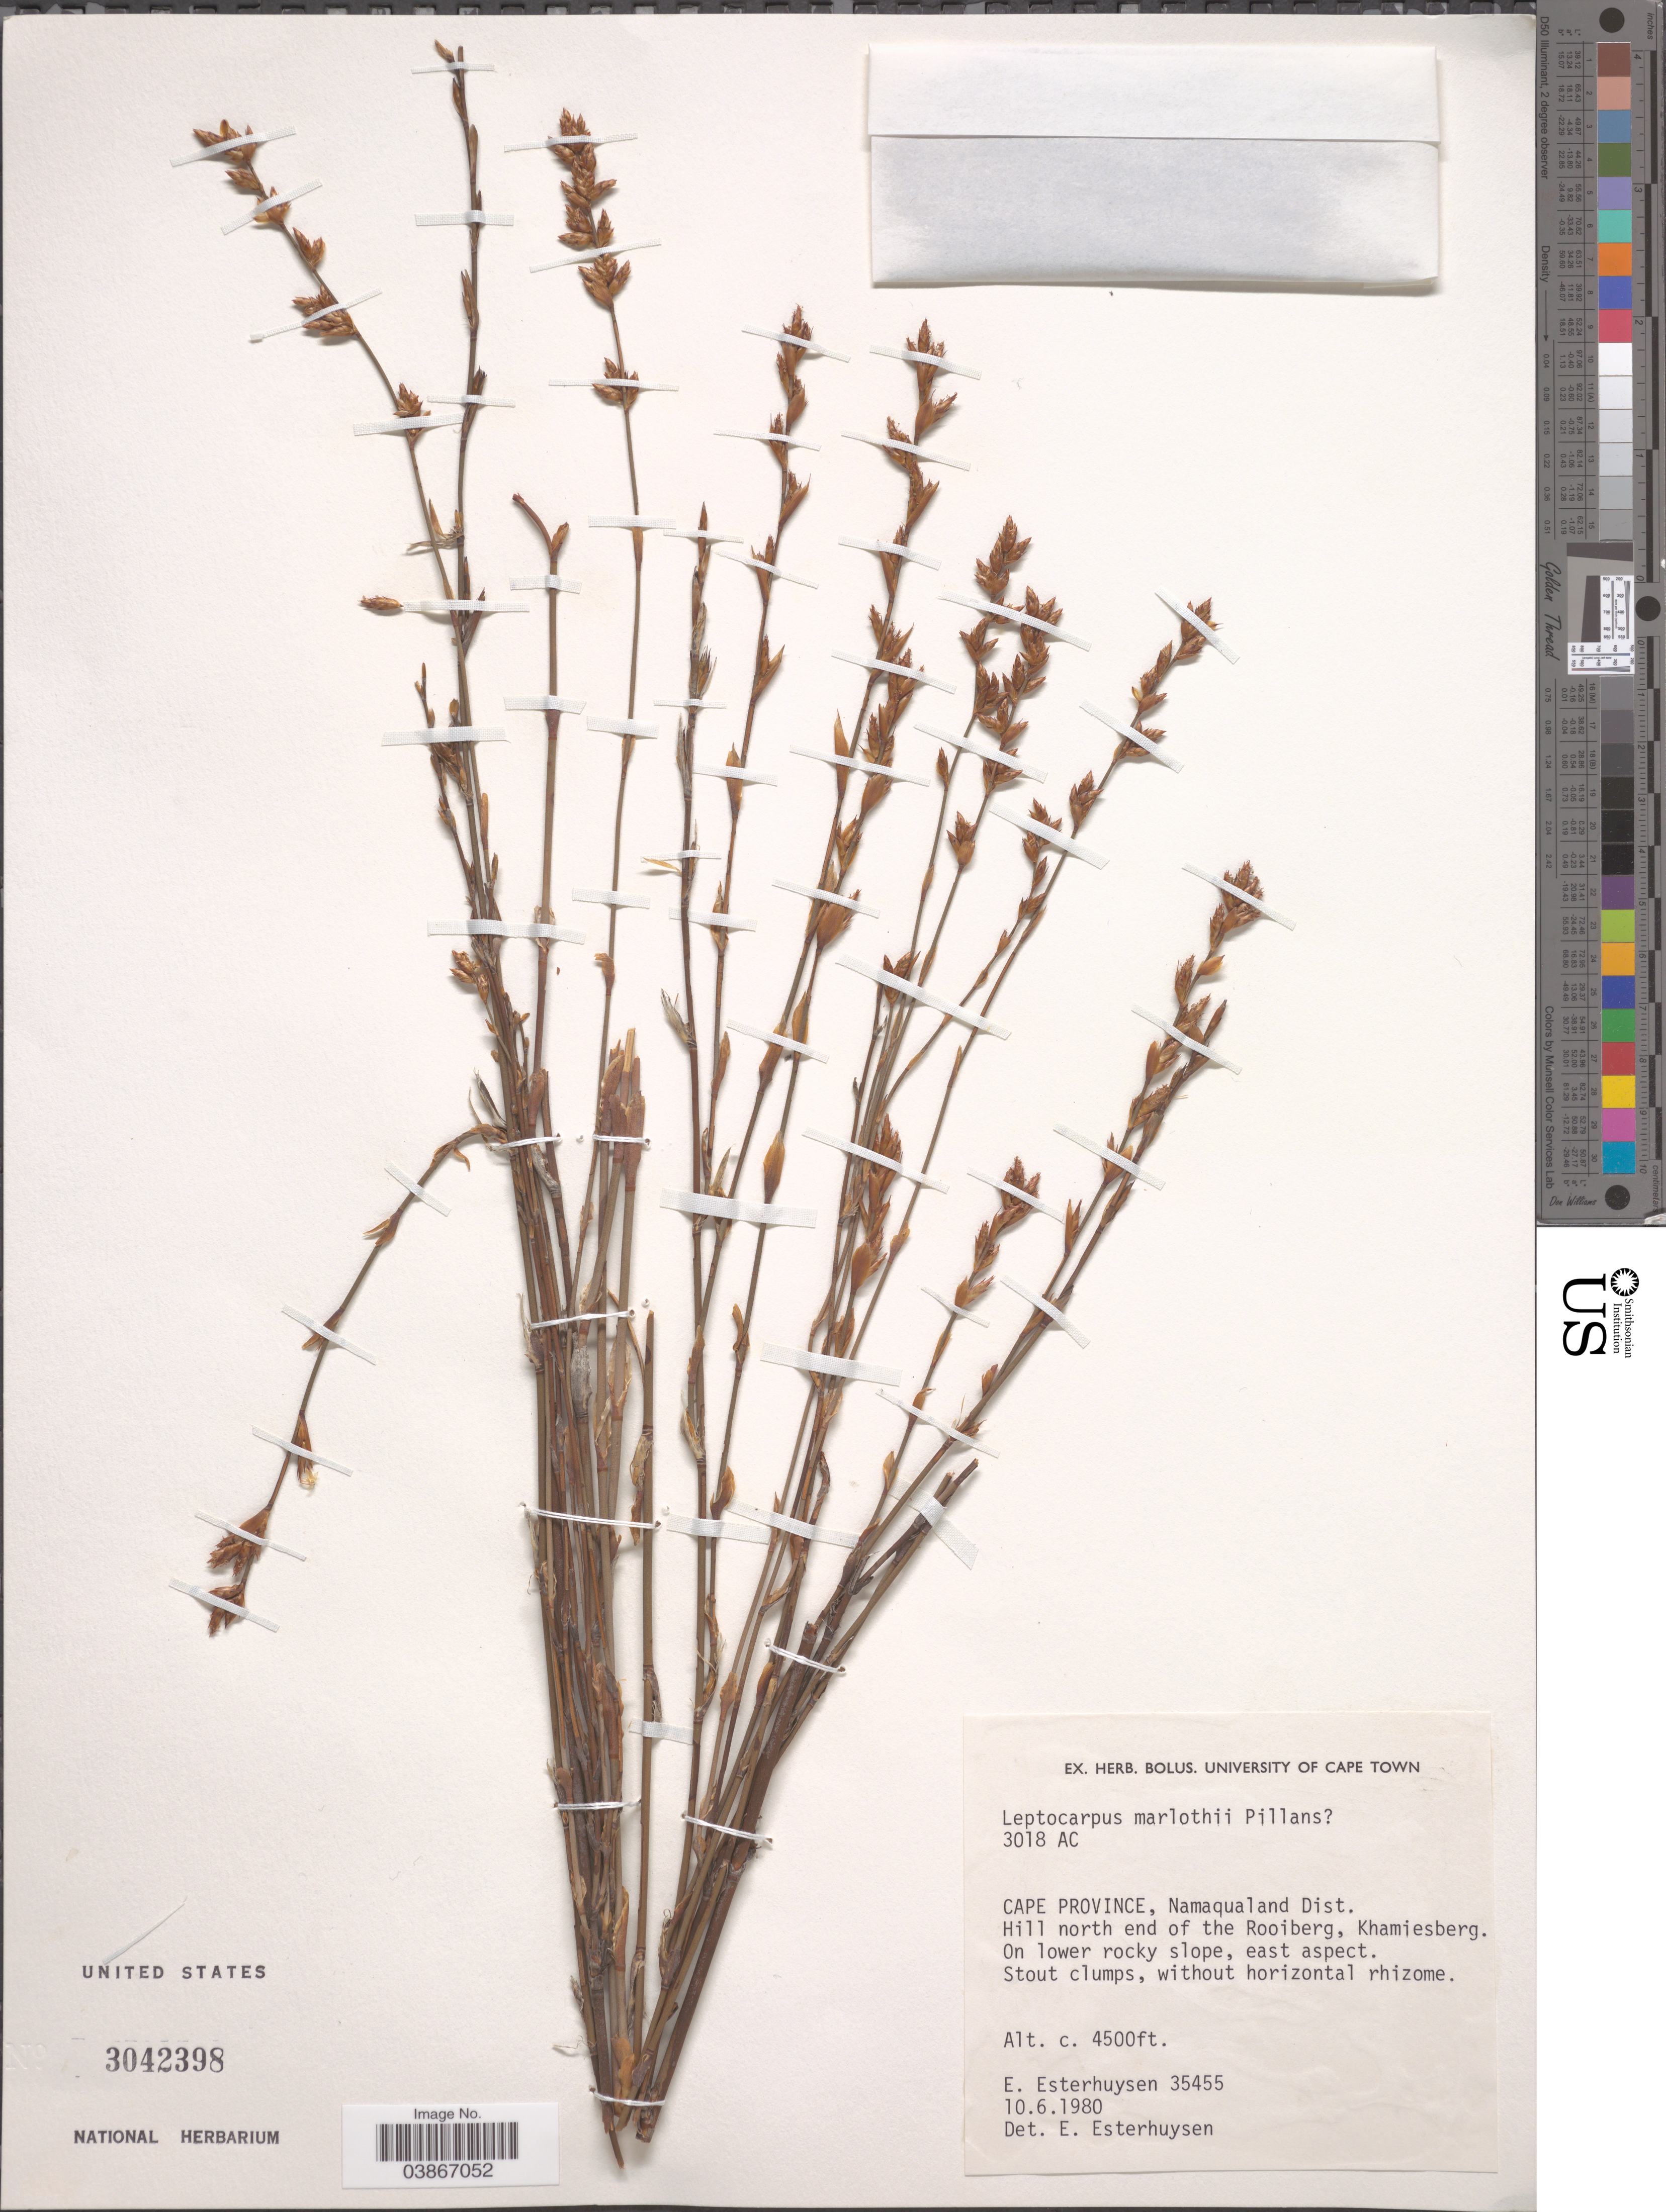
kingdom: Plantae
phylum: Tracheophyta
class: Liliopsida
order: Poales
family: Restionaceae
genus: Leptocarpus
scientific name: Leptocarpus marlothii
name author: Pillans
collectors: E. E. Esterhuysen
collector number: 35455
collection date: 1980-06-10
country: South Africa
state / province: Northern Cape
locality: Namaqualand Dist. Hill north end of the Rooiberg, Khamiesberg.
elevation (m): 1372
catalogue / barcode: US 3042398